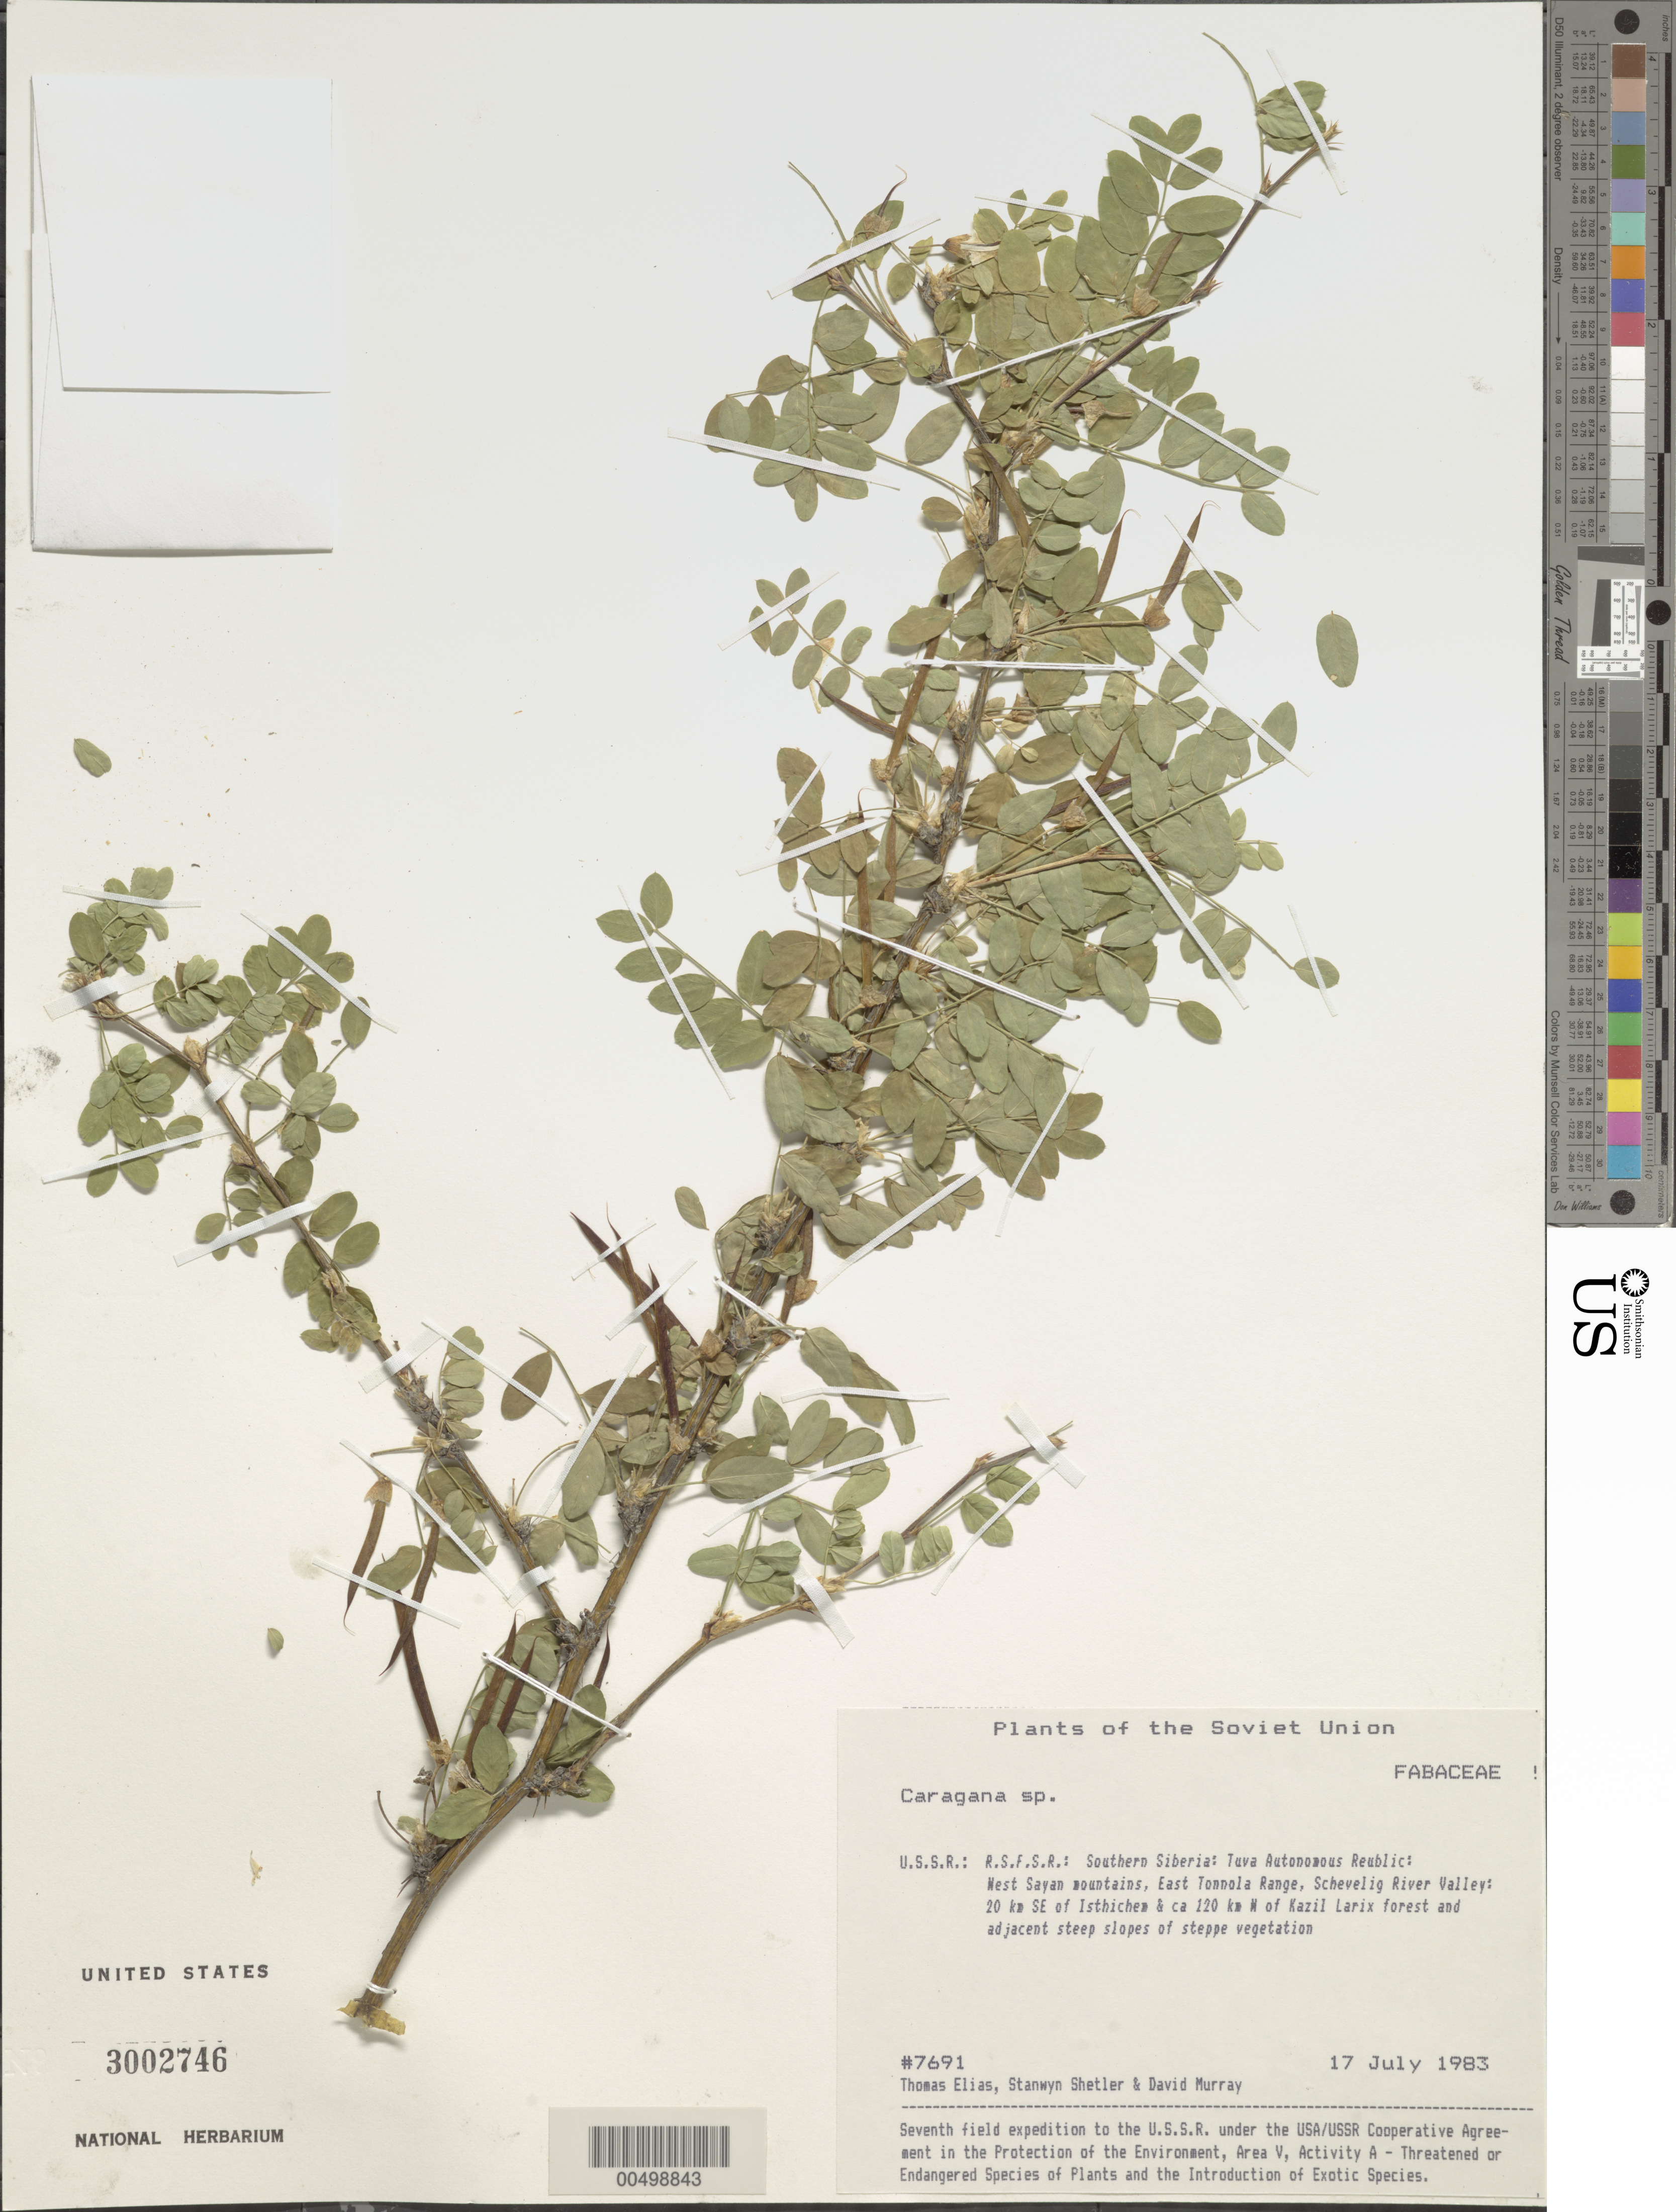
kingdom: Plantae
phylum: Tracheophyta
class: Magnoliopsida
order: Fabales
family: Fabaceae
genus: Caragana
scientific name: Caragana sp.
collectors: T. Elias, S. Shetler & D. F. Murray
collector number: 7691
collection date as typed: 17 Jul 1983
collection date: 1983-07-17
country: Russian Federation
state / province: Tuva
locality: West Sayan Mountains, East Tonnola [Tannu-Ola] Range, Schevelig River Valley, 20 km SE of Isthichem [Ishti-Khem] , *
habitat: Larix forest and adjacent steep slope of steppe vegetation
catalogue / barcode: US 3002746